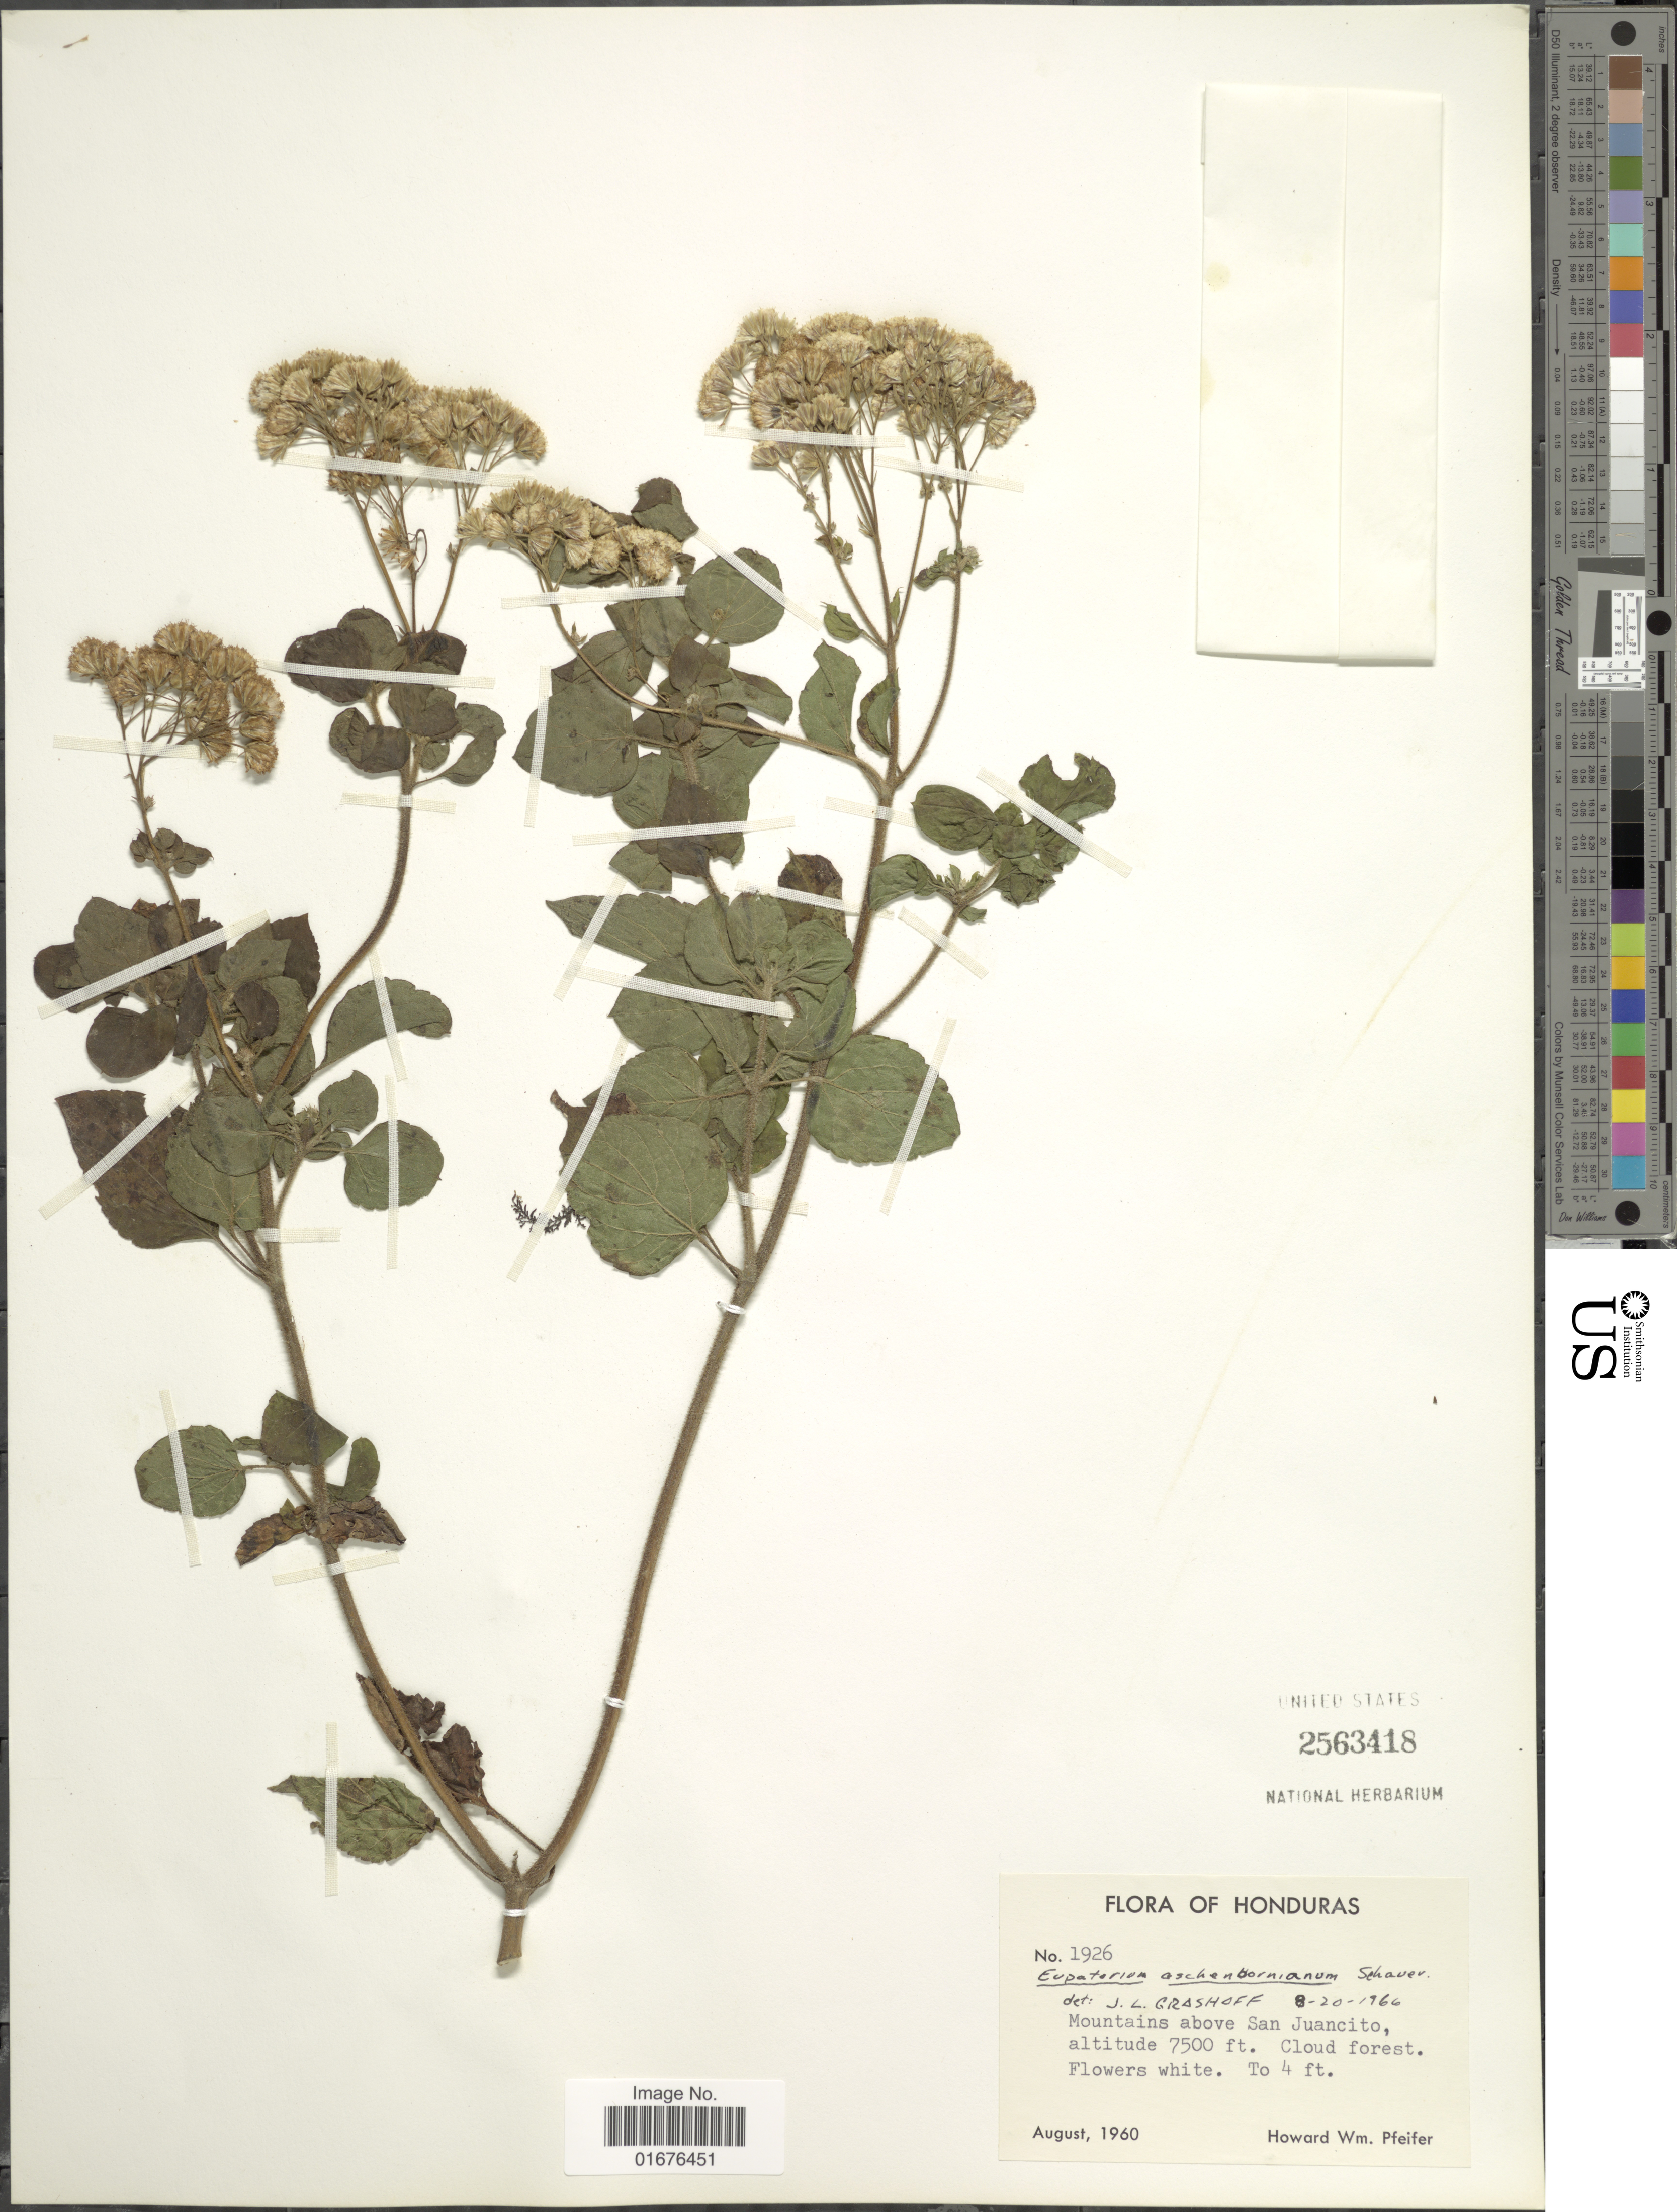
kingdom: Plantae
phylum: Tracheophyta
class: Magnoliopsida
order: Asterales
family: Asteraceae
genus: Ageratina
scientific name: Ageratina pichinchensis var. bustamenta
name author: (DC.) R.M. King & H. Rob.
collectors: H. W. Pfeifer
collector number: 1926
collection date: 1960-08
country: Honduras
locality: Mountains above San Juancito, Cloud forest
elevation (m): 2286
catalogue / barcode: US 2563418